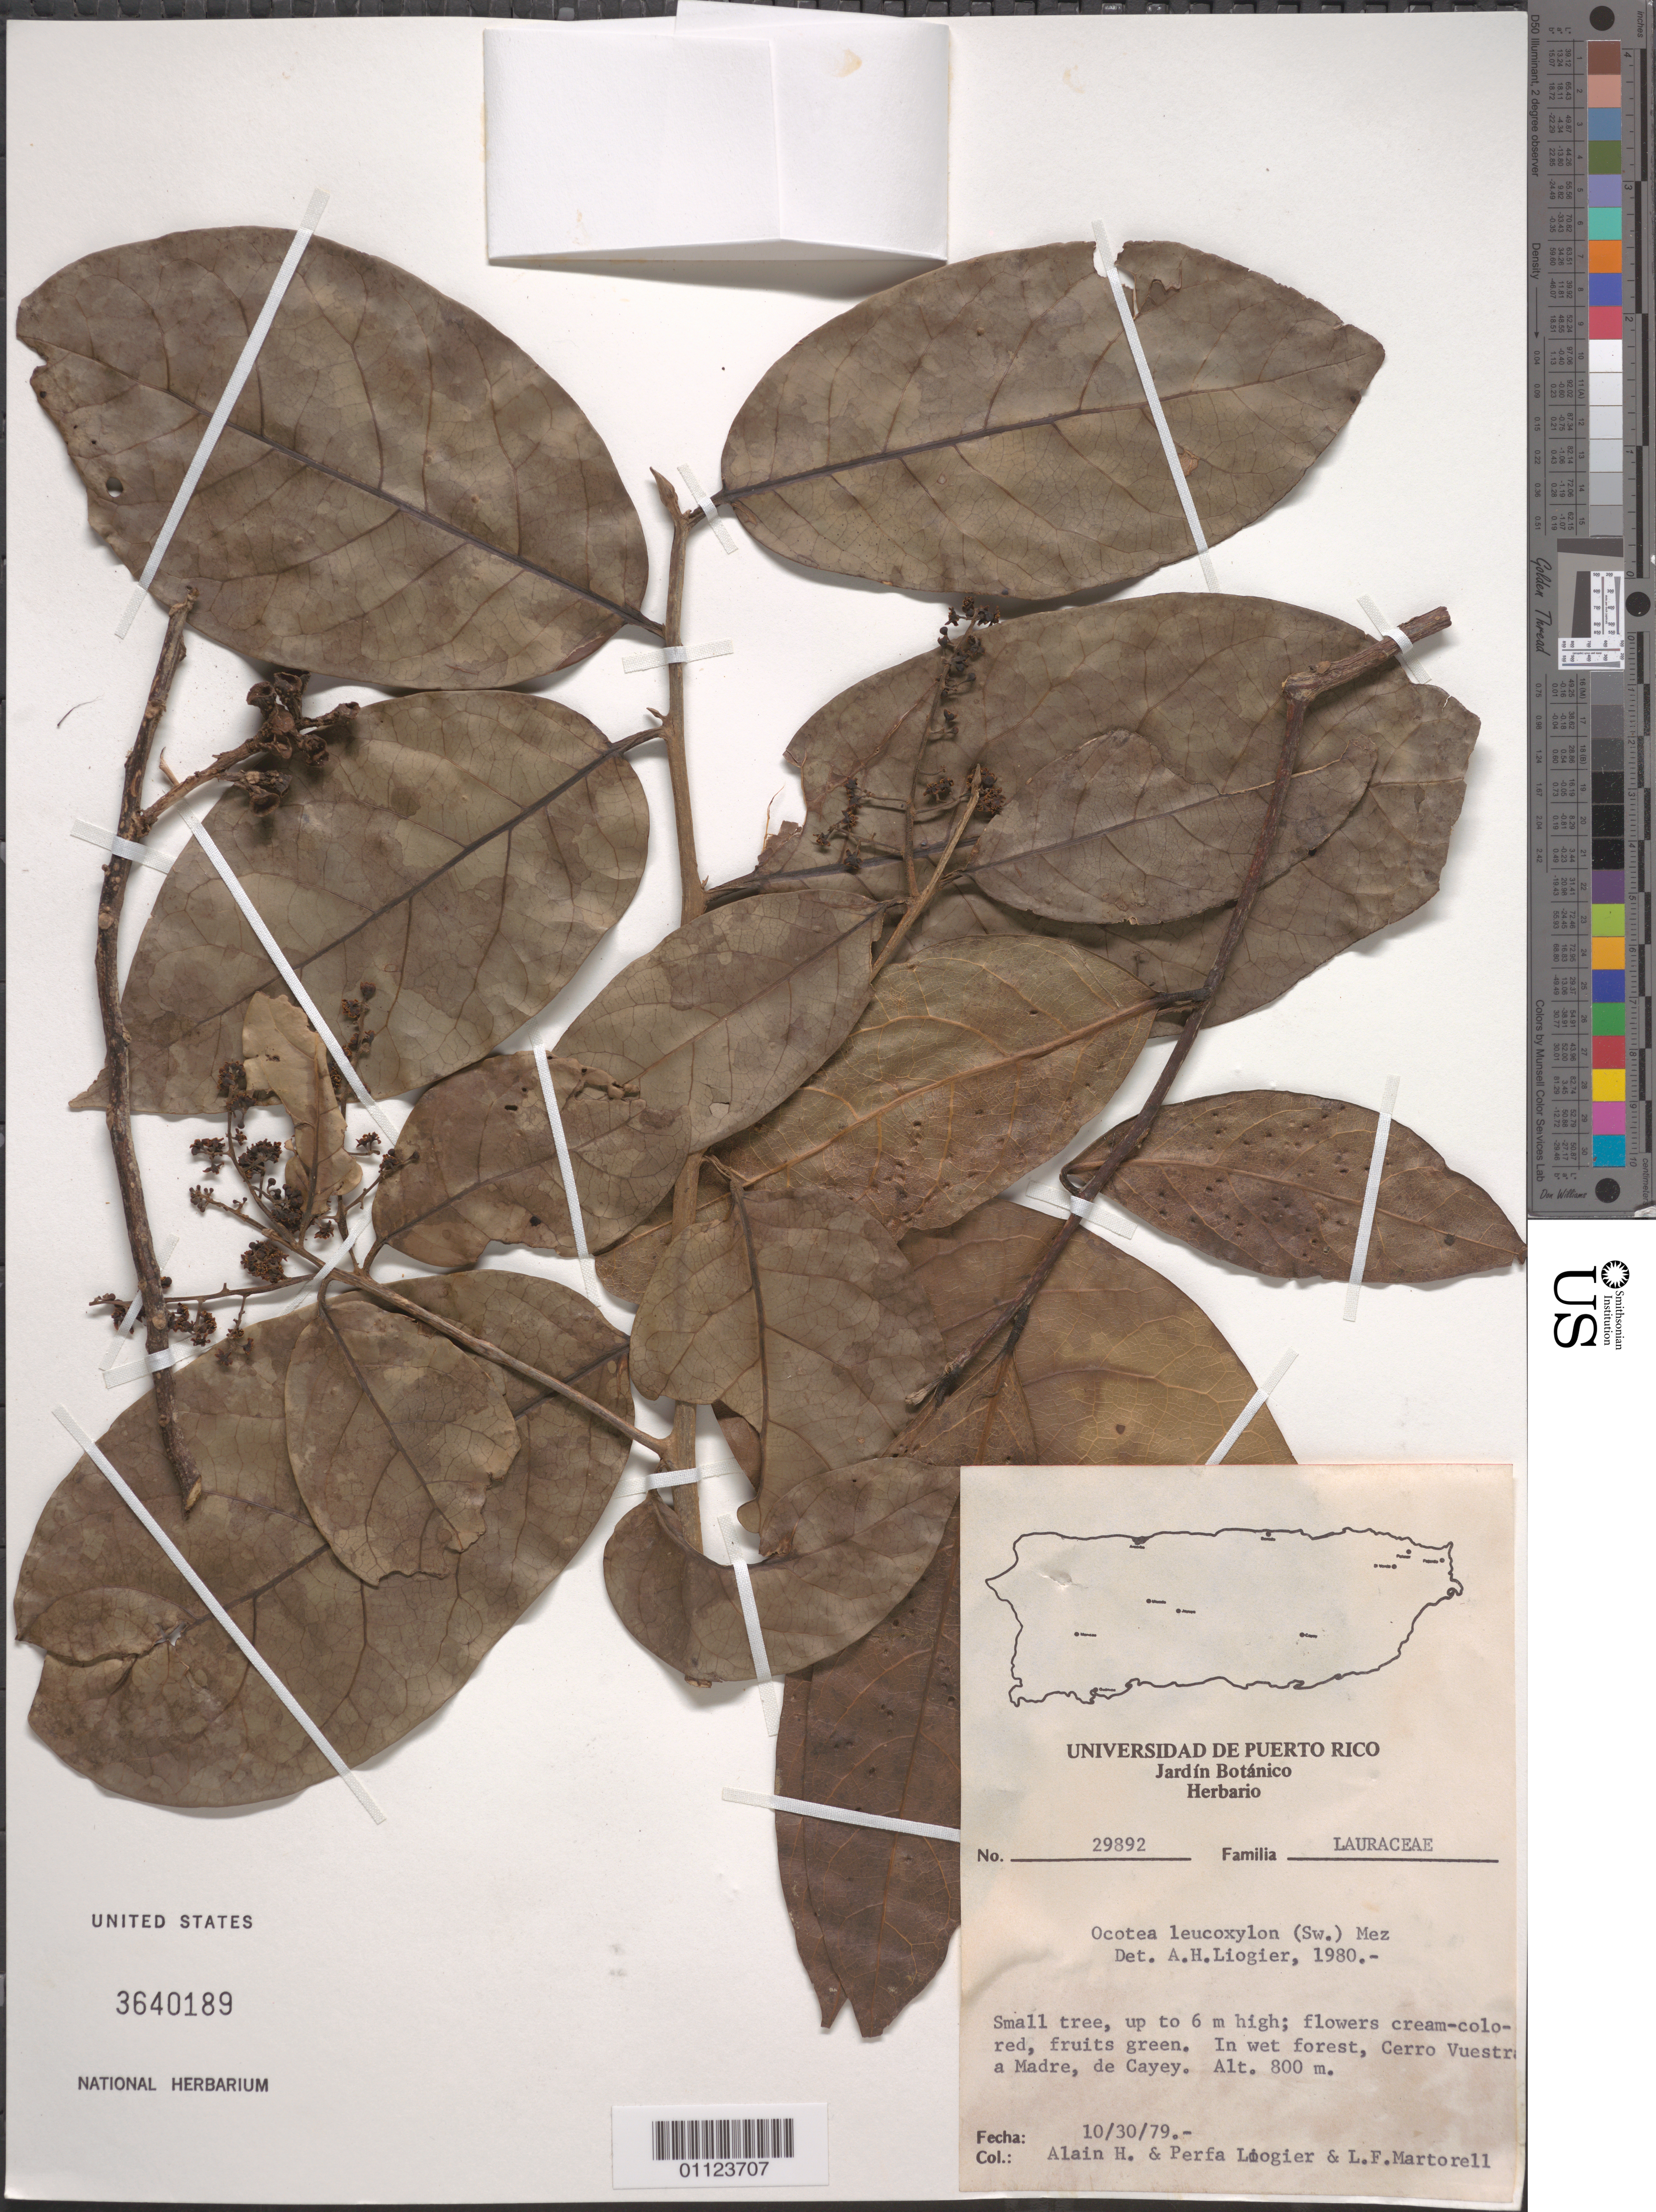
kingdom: Plantae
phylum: Tracheophyta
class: Magnoliopsida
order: Laurales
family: Lauraceae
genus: Ocotea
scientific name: Ocotea leucoxylon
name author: (Sw.) Laness.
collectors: A. H. Liogier, M. P. Liogier & L. Martorell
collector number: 29892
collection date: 1979-10-30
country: Puerto Rico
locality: Cerro Vuestra Madre, de Cayey.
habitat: In wet forest.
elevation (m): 800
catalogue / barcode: US 3640189